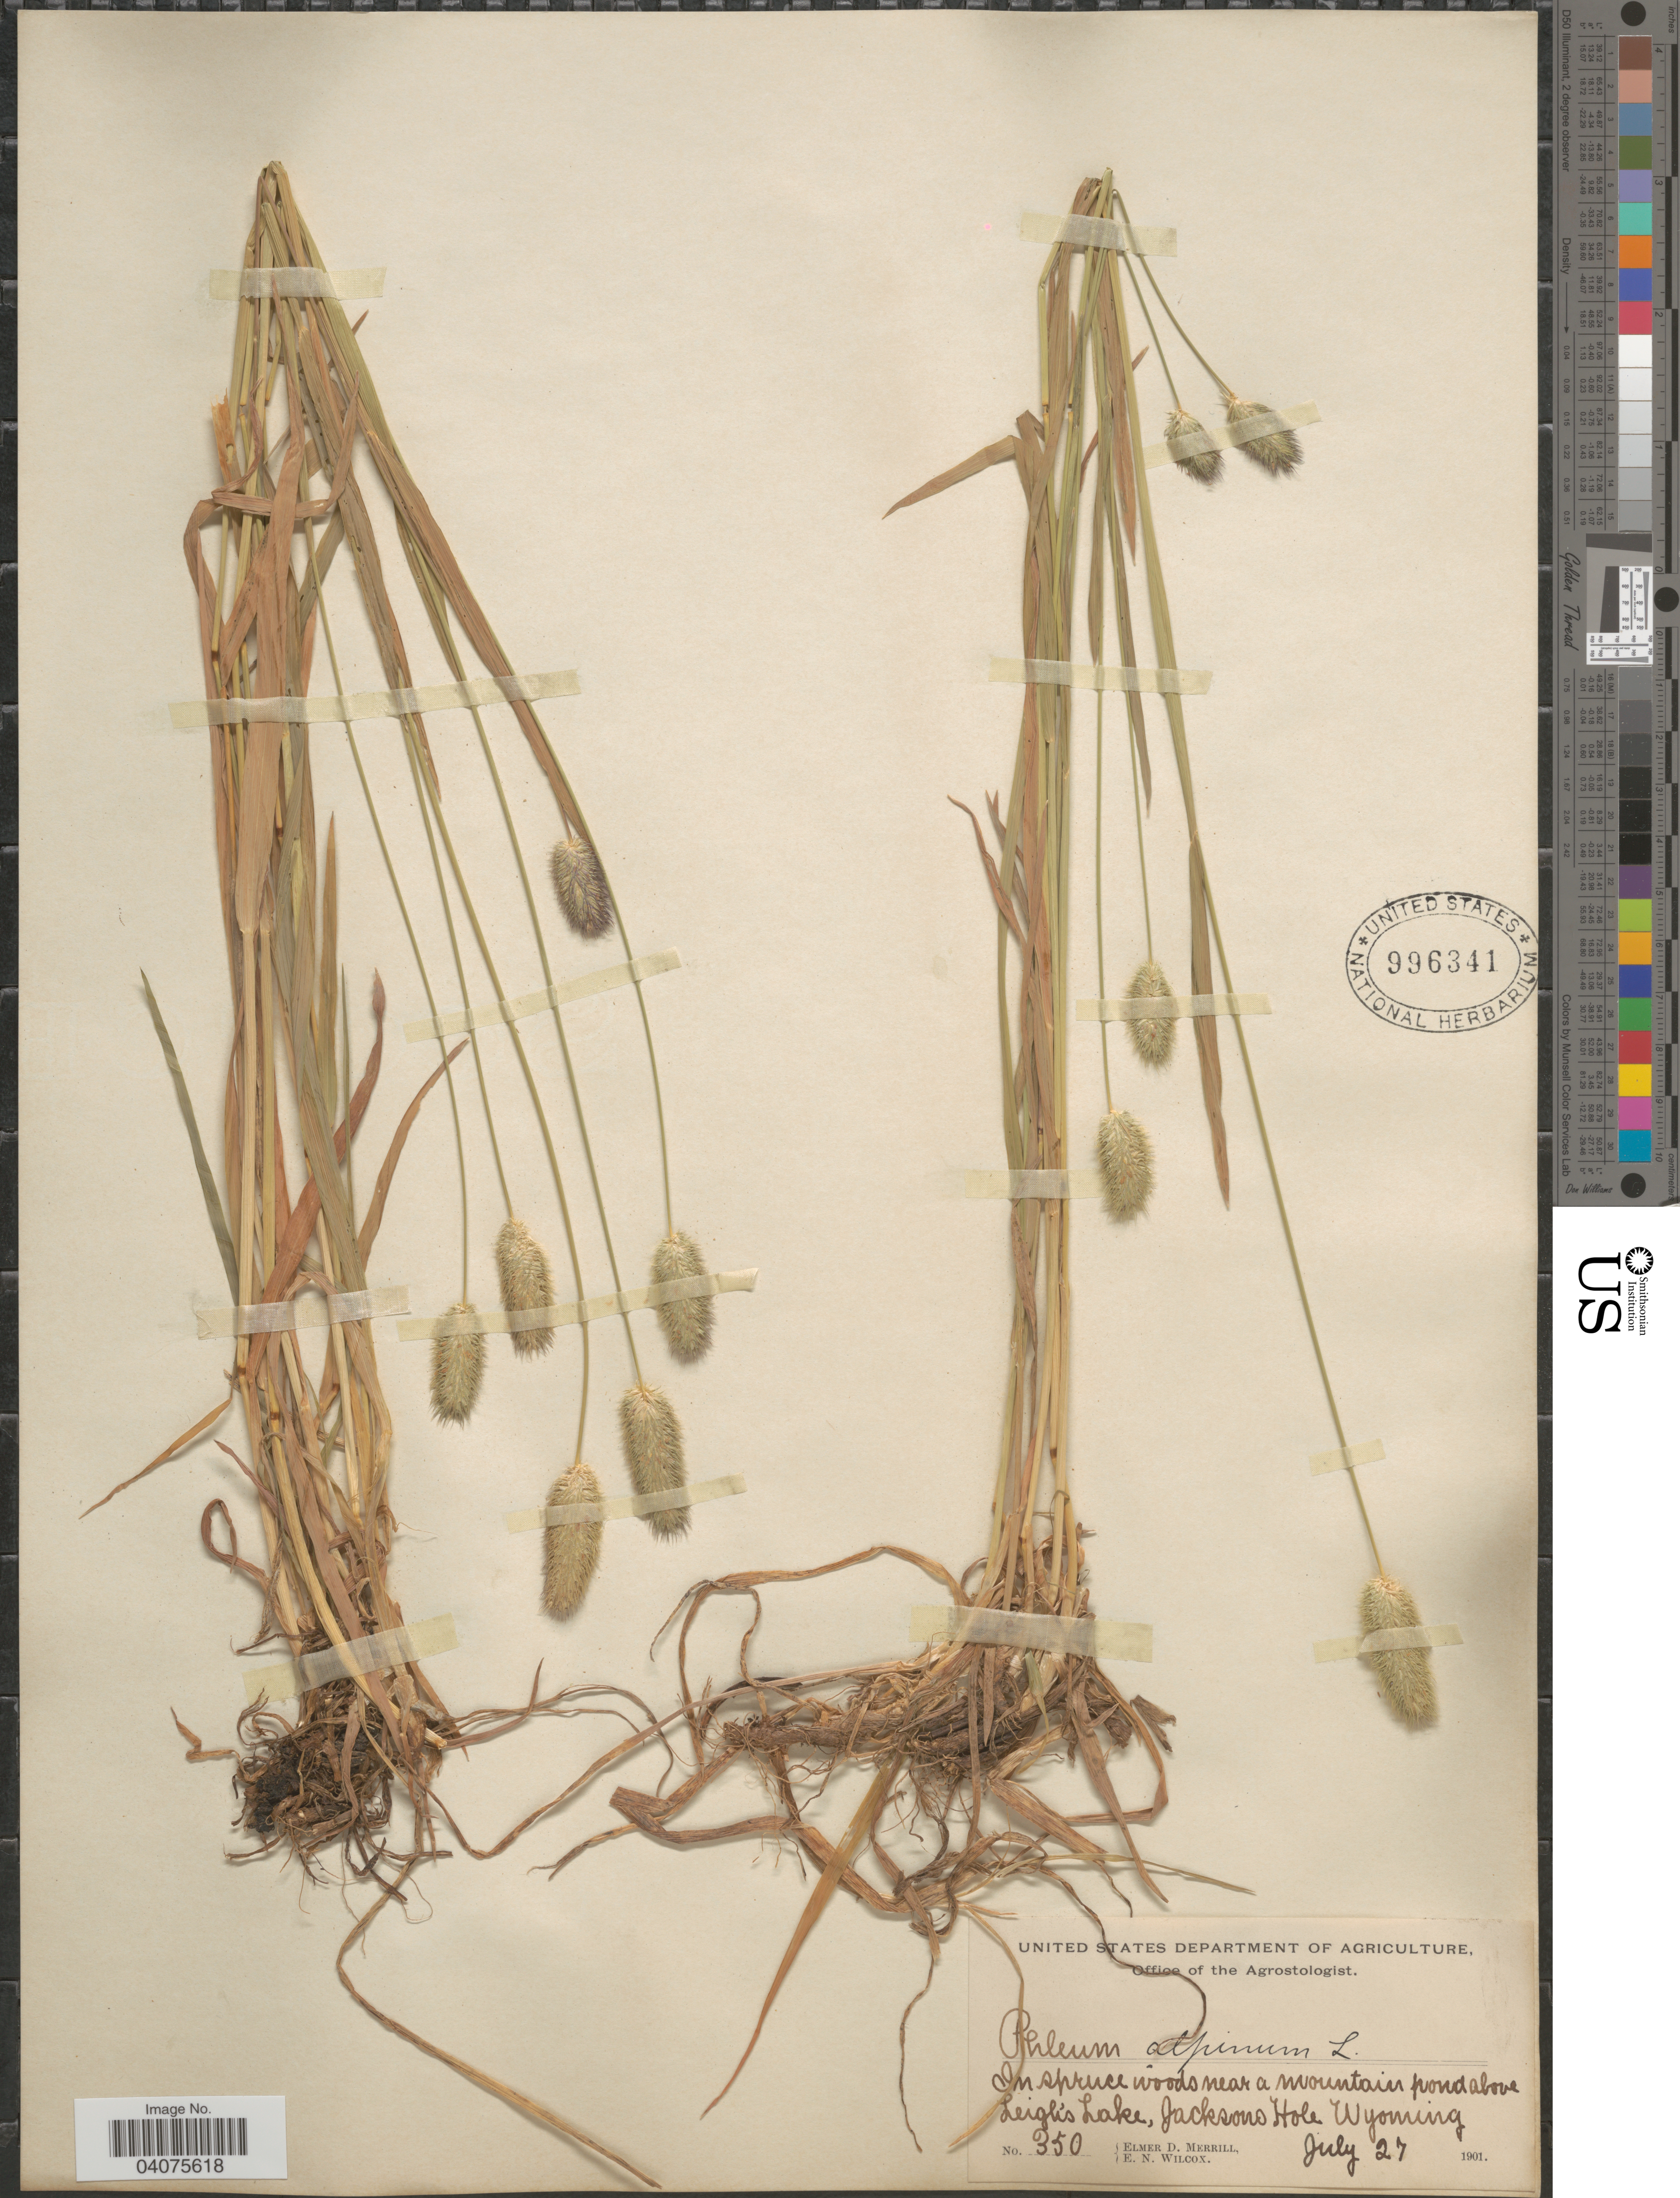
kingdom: Plantae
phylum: Tracheophyta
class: Liliopsida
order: Poales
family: Poaceae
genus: Phleum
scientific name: Phleum alpinum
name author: L.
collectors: E. D. Merrill & E. Wilcox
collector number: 350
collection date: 1901-07-27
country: United States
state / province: Wyoming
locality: In spruce woods near a mountain pond above Leigh's Lake, Jacksons Hole.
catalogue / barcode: US 996341